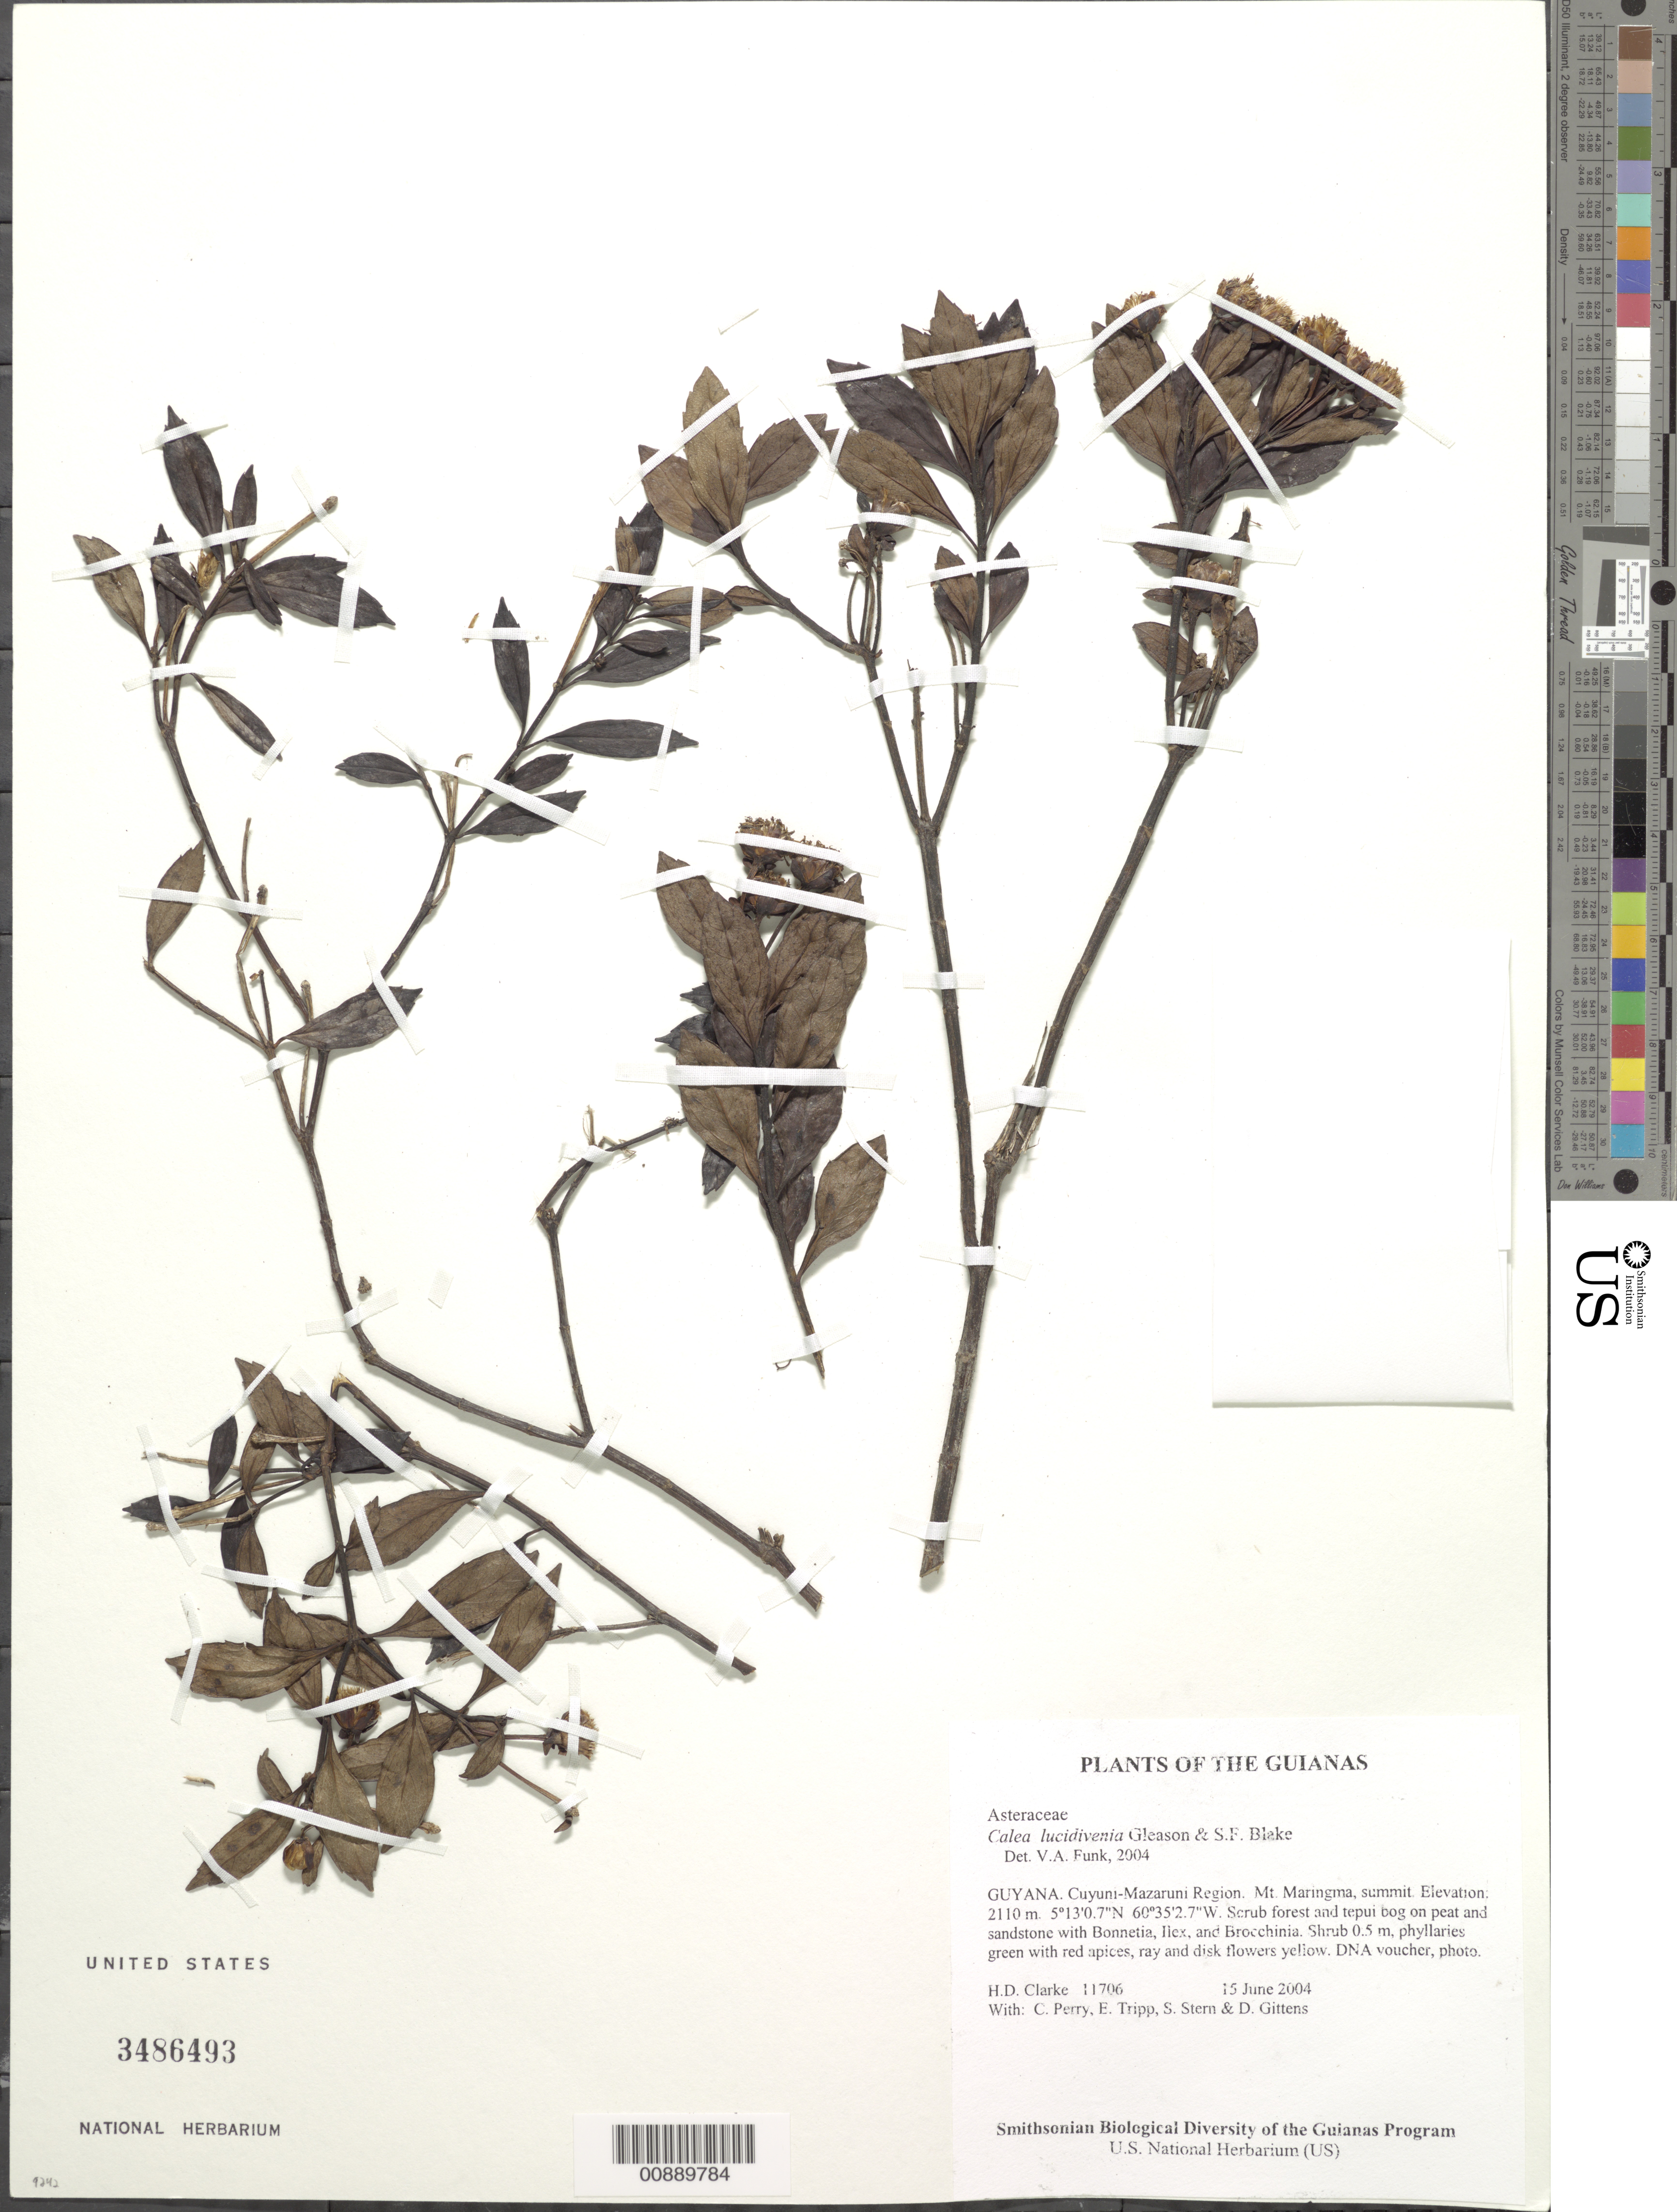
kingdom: Plantae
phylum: Tracheophyta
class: Magnoliopsida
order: Asterales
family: Asteraceae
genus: Calea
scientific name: Calea lucidivenia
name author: Gleason & S.F. Blake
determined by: Funk, Vicki A., (BOT), Smithsonian Institution - National Museum of Natural History (UNITED STATES)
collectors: H. D. Clarke, C. Perry, E. Tripp, S. R. Stern & D. Gittens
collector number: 11706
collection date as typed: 15 June 2004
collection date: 2004-06-15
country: Guyana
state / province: Cuyuni-Mazaruni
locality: Mt. Maringma, summit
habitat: Scrub forest and tepui bog on peat and sandstone with Bonnetia, Ilex, and Brocchinia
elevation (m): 2110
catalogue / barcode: US 3486493